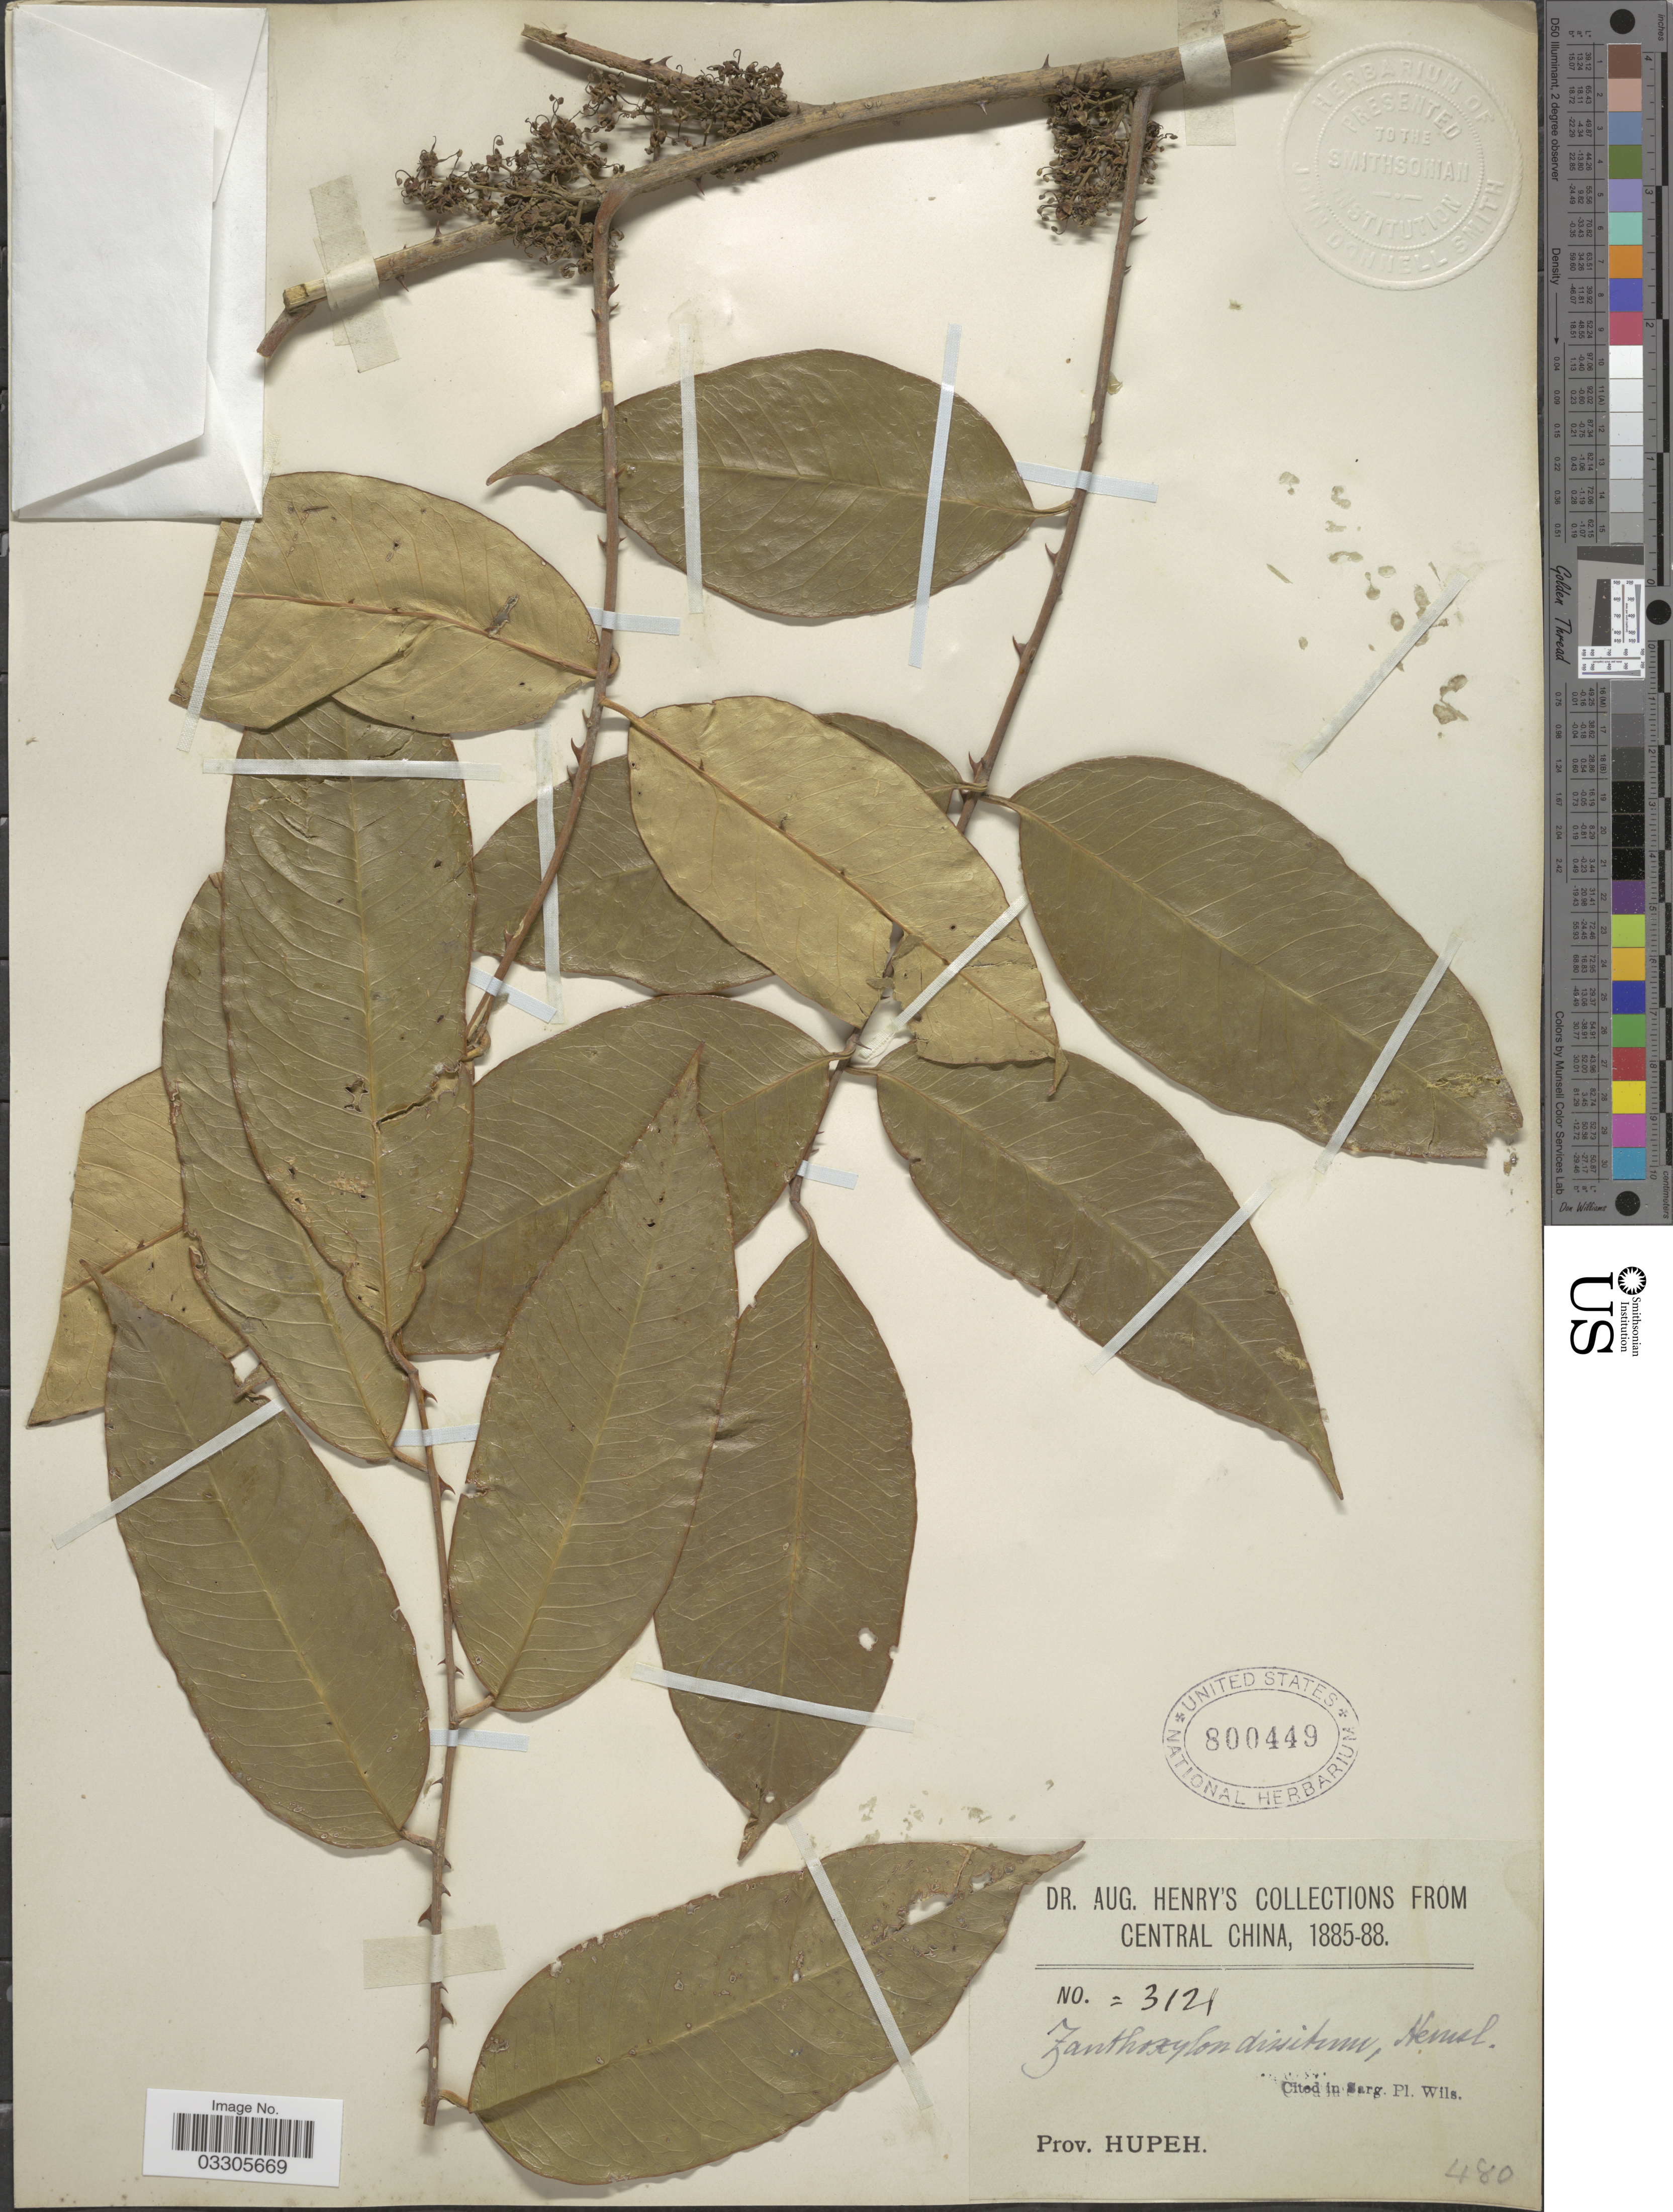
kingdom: Plantae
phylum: Tracheophyta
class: Magnoliopsida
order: Sapindales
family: Rutaceae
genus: Zanthoxylum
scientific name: Zanthoxylum dissitum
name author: Hemsl.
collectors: A. Henry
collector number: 3121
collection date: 1885/1888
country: China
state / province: Hubei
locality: Central China, Prov. Hupeh.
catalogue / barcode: US 800449